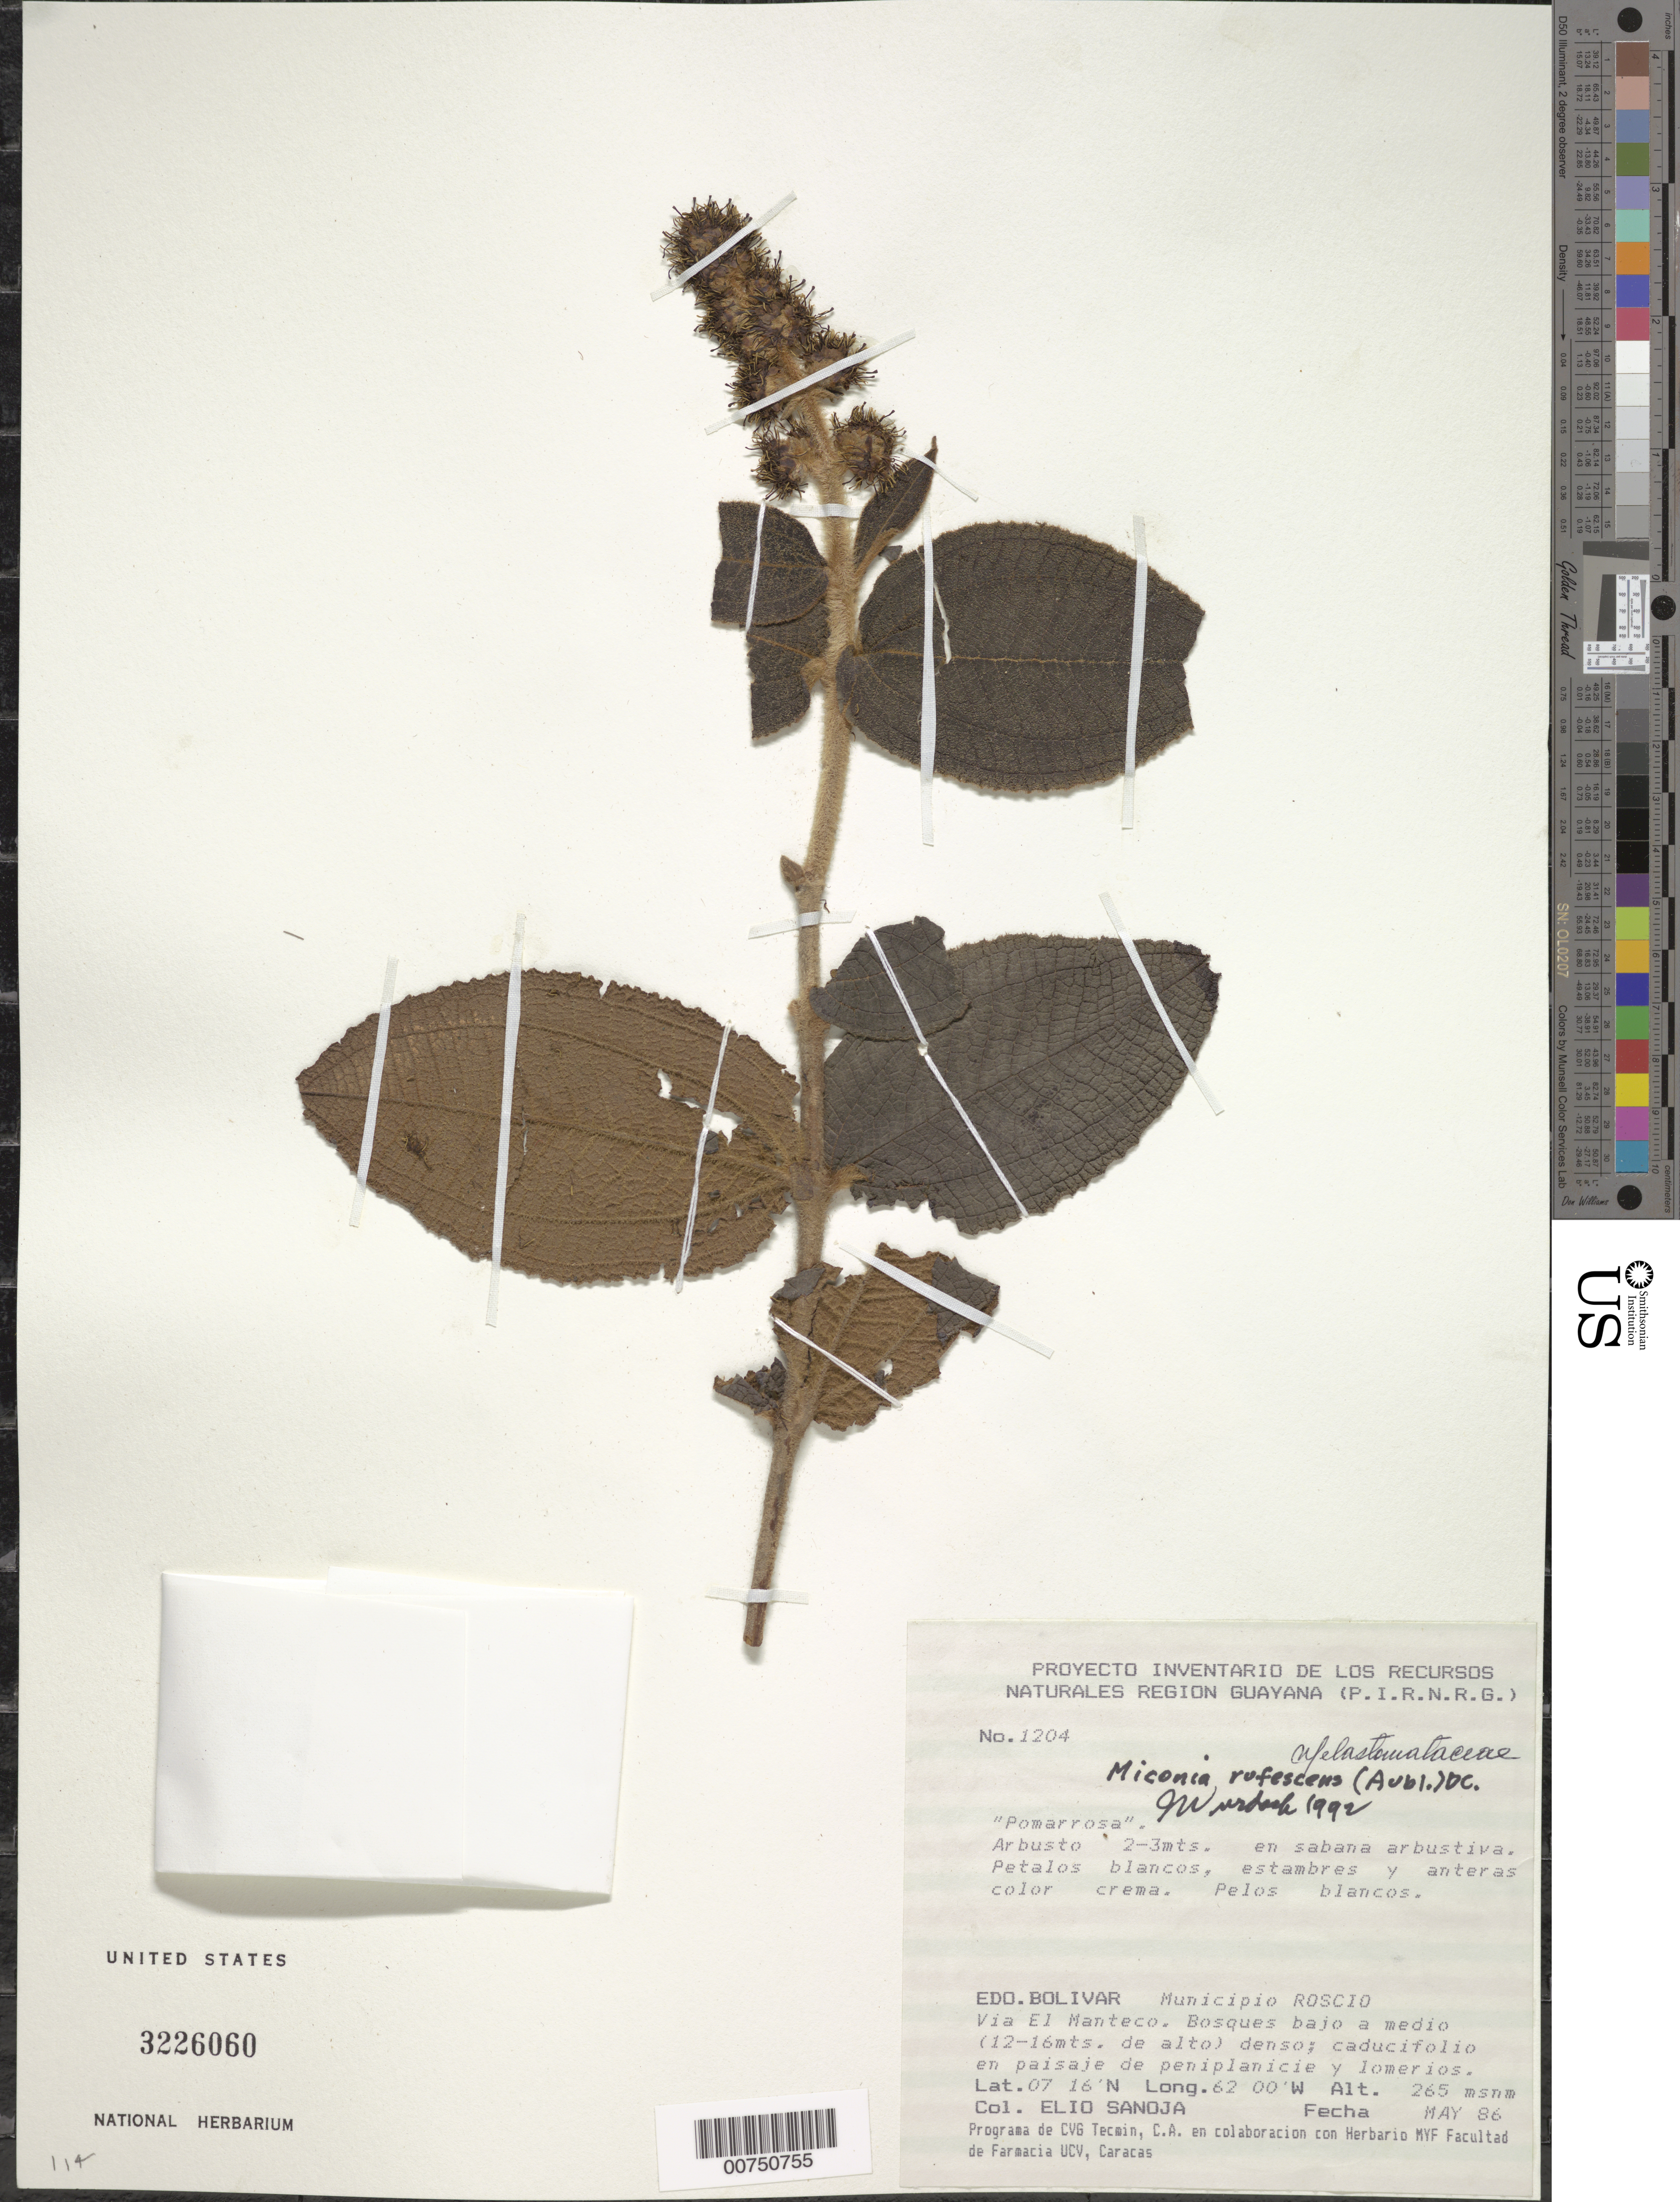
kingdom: Plantae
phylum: Tracheophyta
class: Magnoliopsida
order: Myrtales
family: Melastomataceae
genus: Miconia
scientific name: Miconia rufescens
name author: (Aubl.) DC.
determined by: Wurdack, John J., (US), US (UNITED STATES)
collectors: E. Sanoja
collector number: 1204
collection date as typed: May-86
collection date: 1986-05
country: Venezuela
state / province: Bolívar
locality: Mun. Roscio, Via El Manteco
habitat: Sabana arbustiva; bosques bajo a medio (12-16m de alto) denso; caducifolio en paisaje de peniplanicie y lomerios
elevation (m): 265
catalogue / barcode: US 3226060